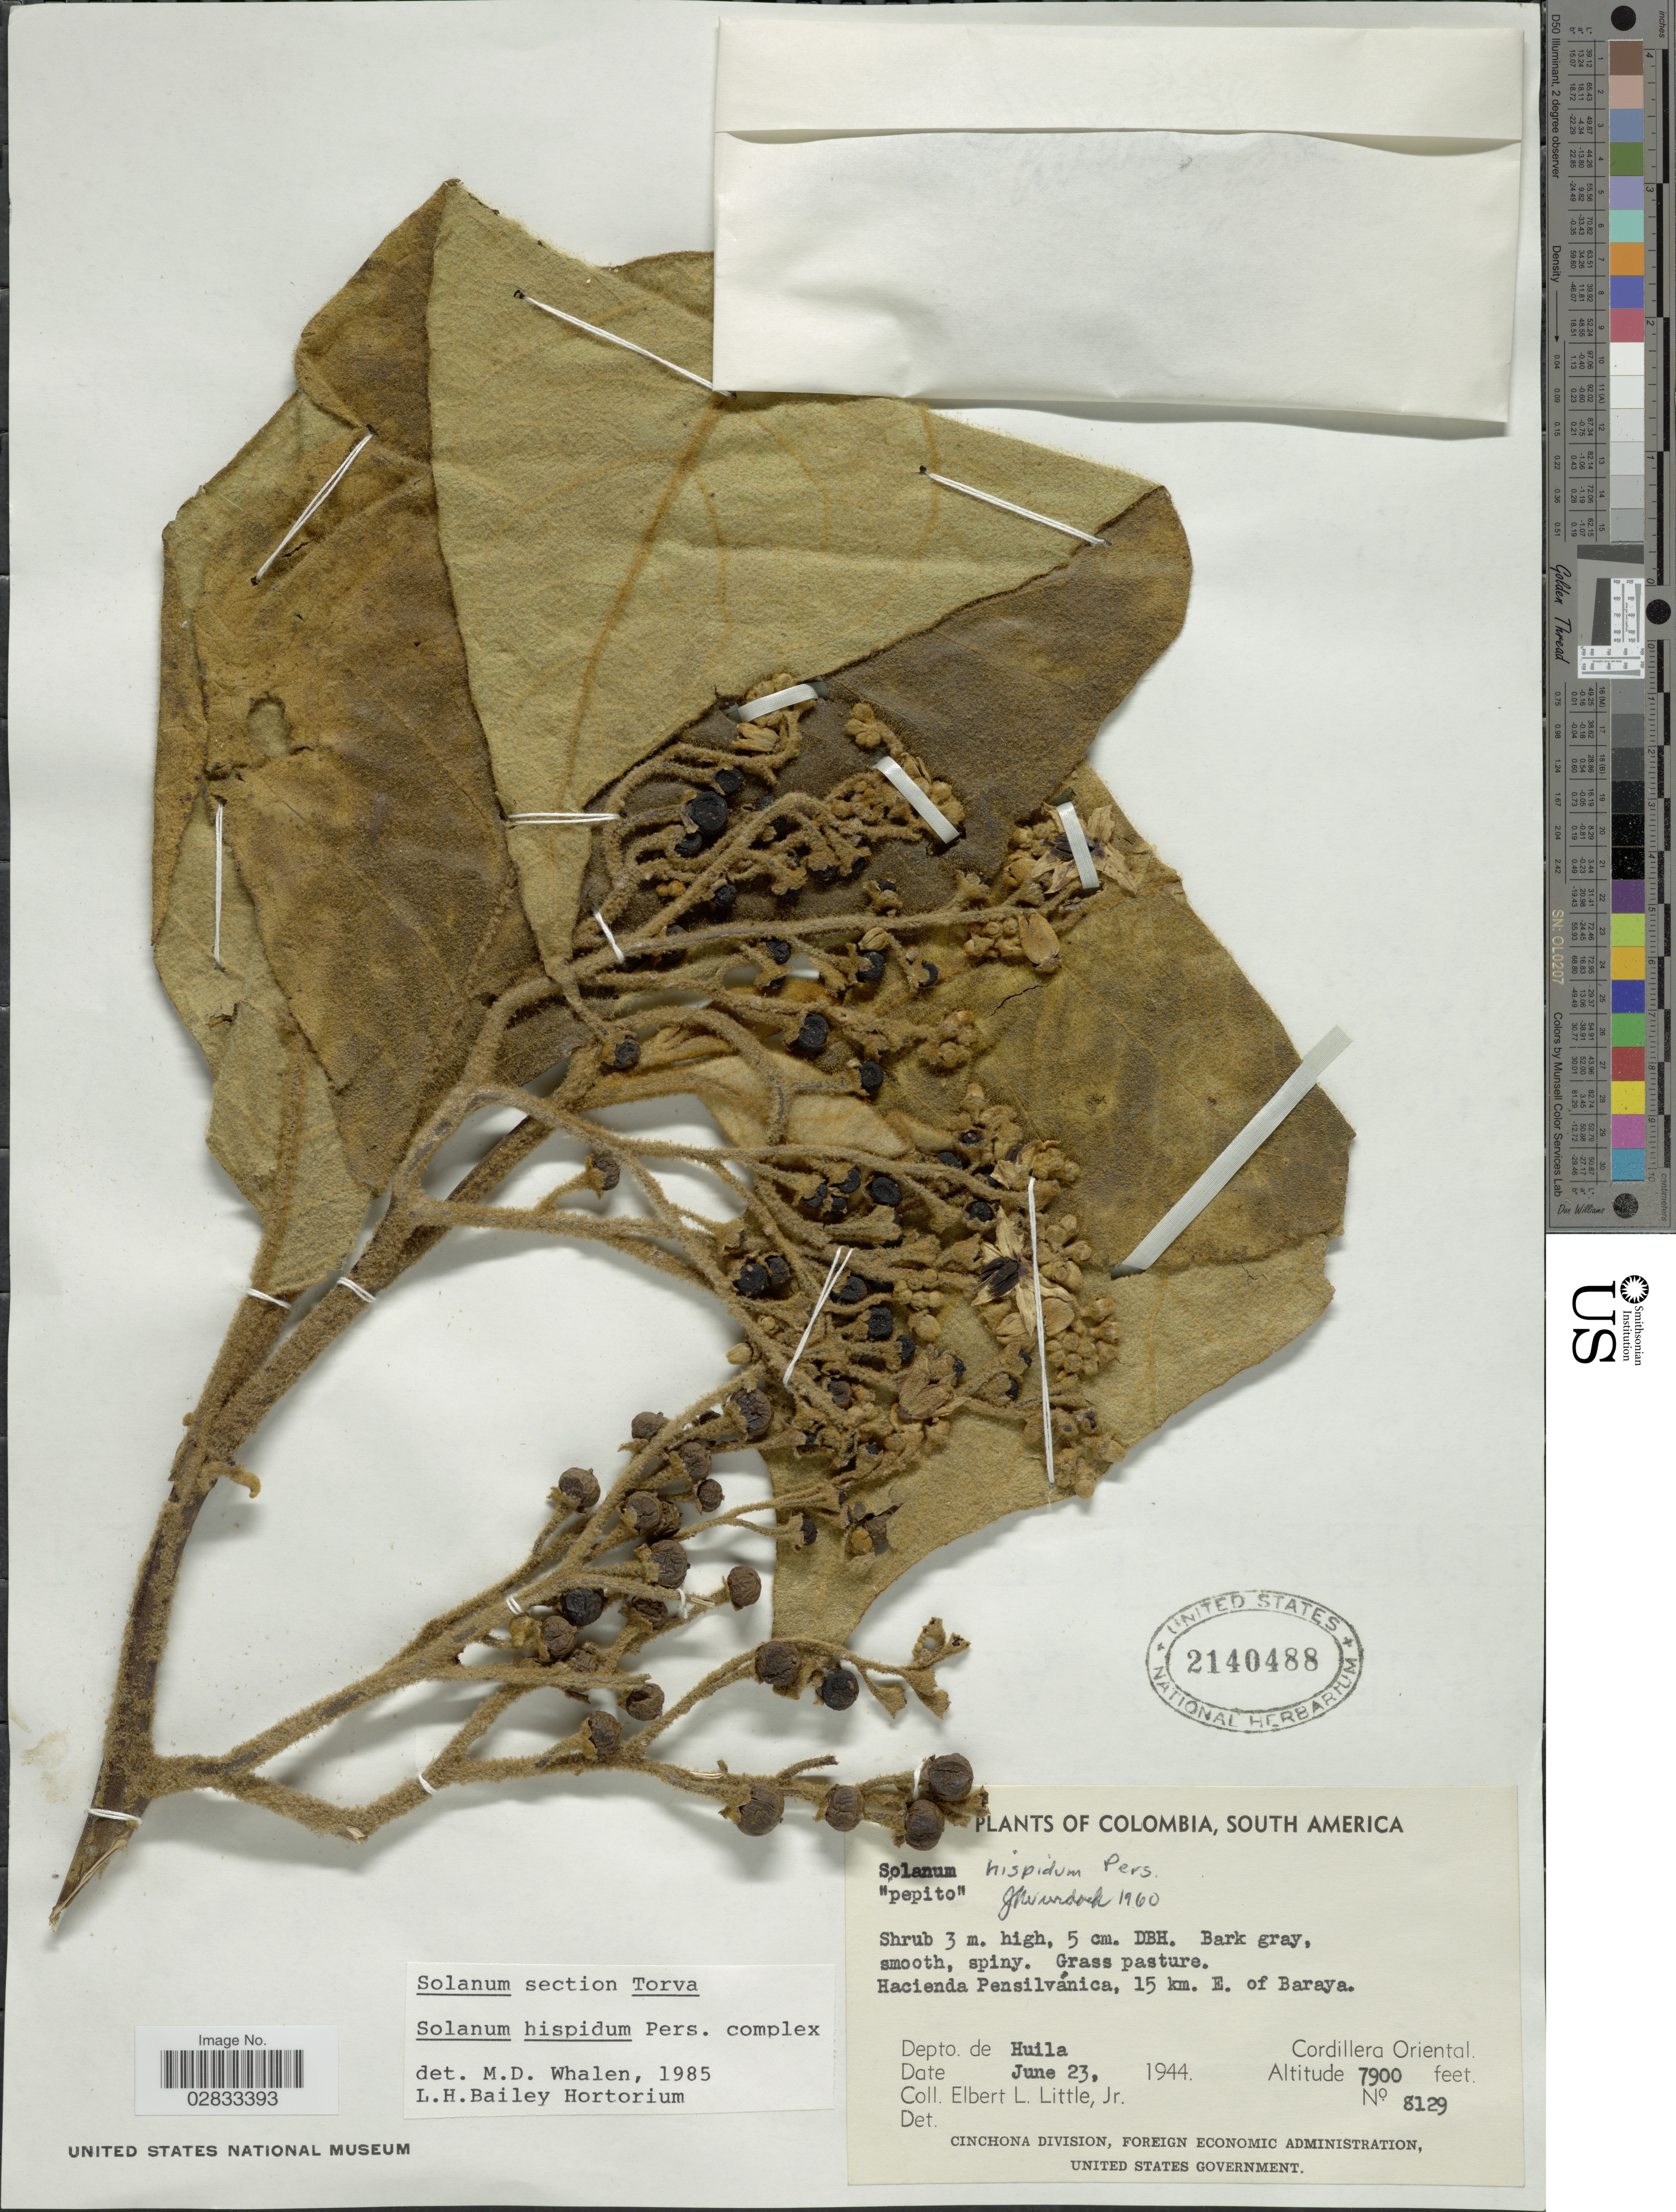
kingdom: Plantae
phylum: Tracheophyta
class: Magnoliopsida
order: Solanales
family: Solanaceae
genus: Solanum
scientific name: Solanum hispidum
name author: Pers.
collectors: E. L. Little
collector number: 8129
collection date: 1944-06-23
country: Colombia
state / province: Huila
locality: Hacienda Pensilvánica, 15 km. E. of Baraya., Depto. de Huila, Cordillera Oriental.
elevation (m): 2408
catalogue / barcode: US 2140488